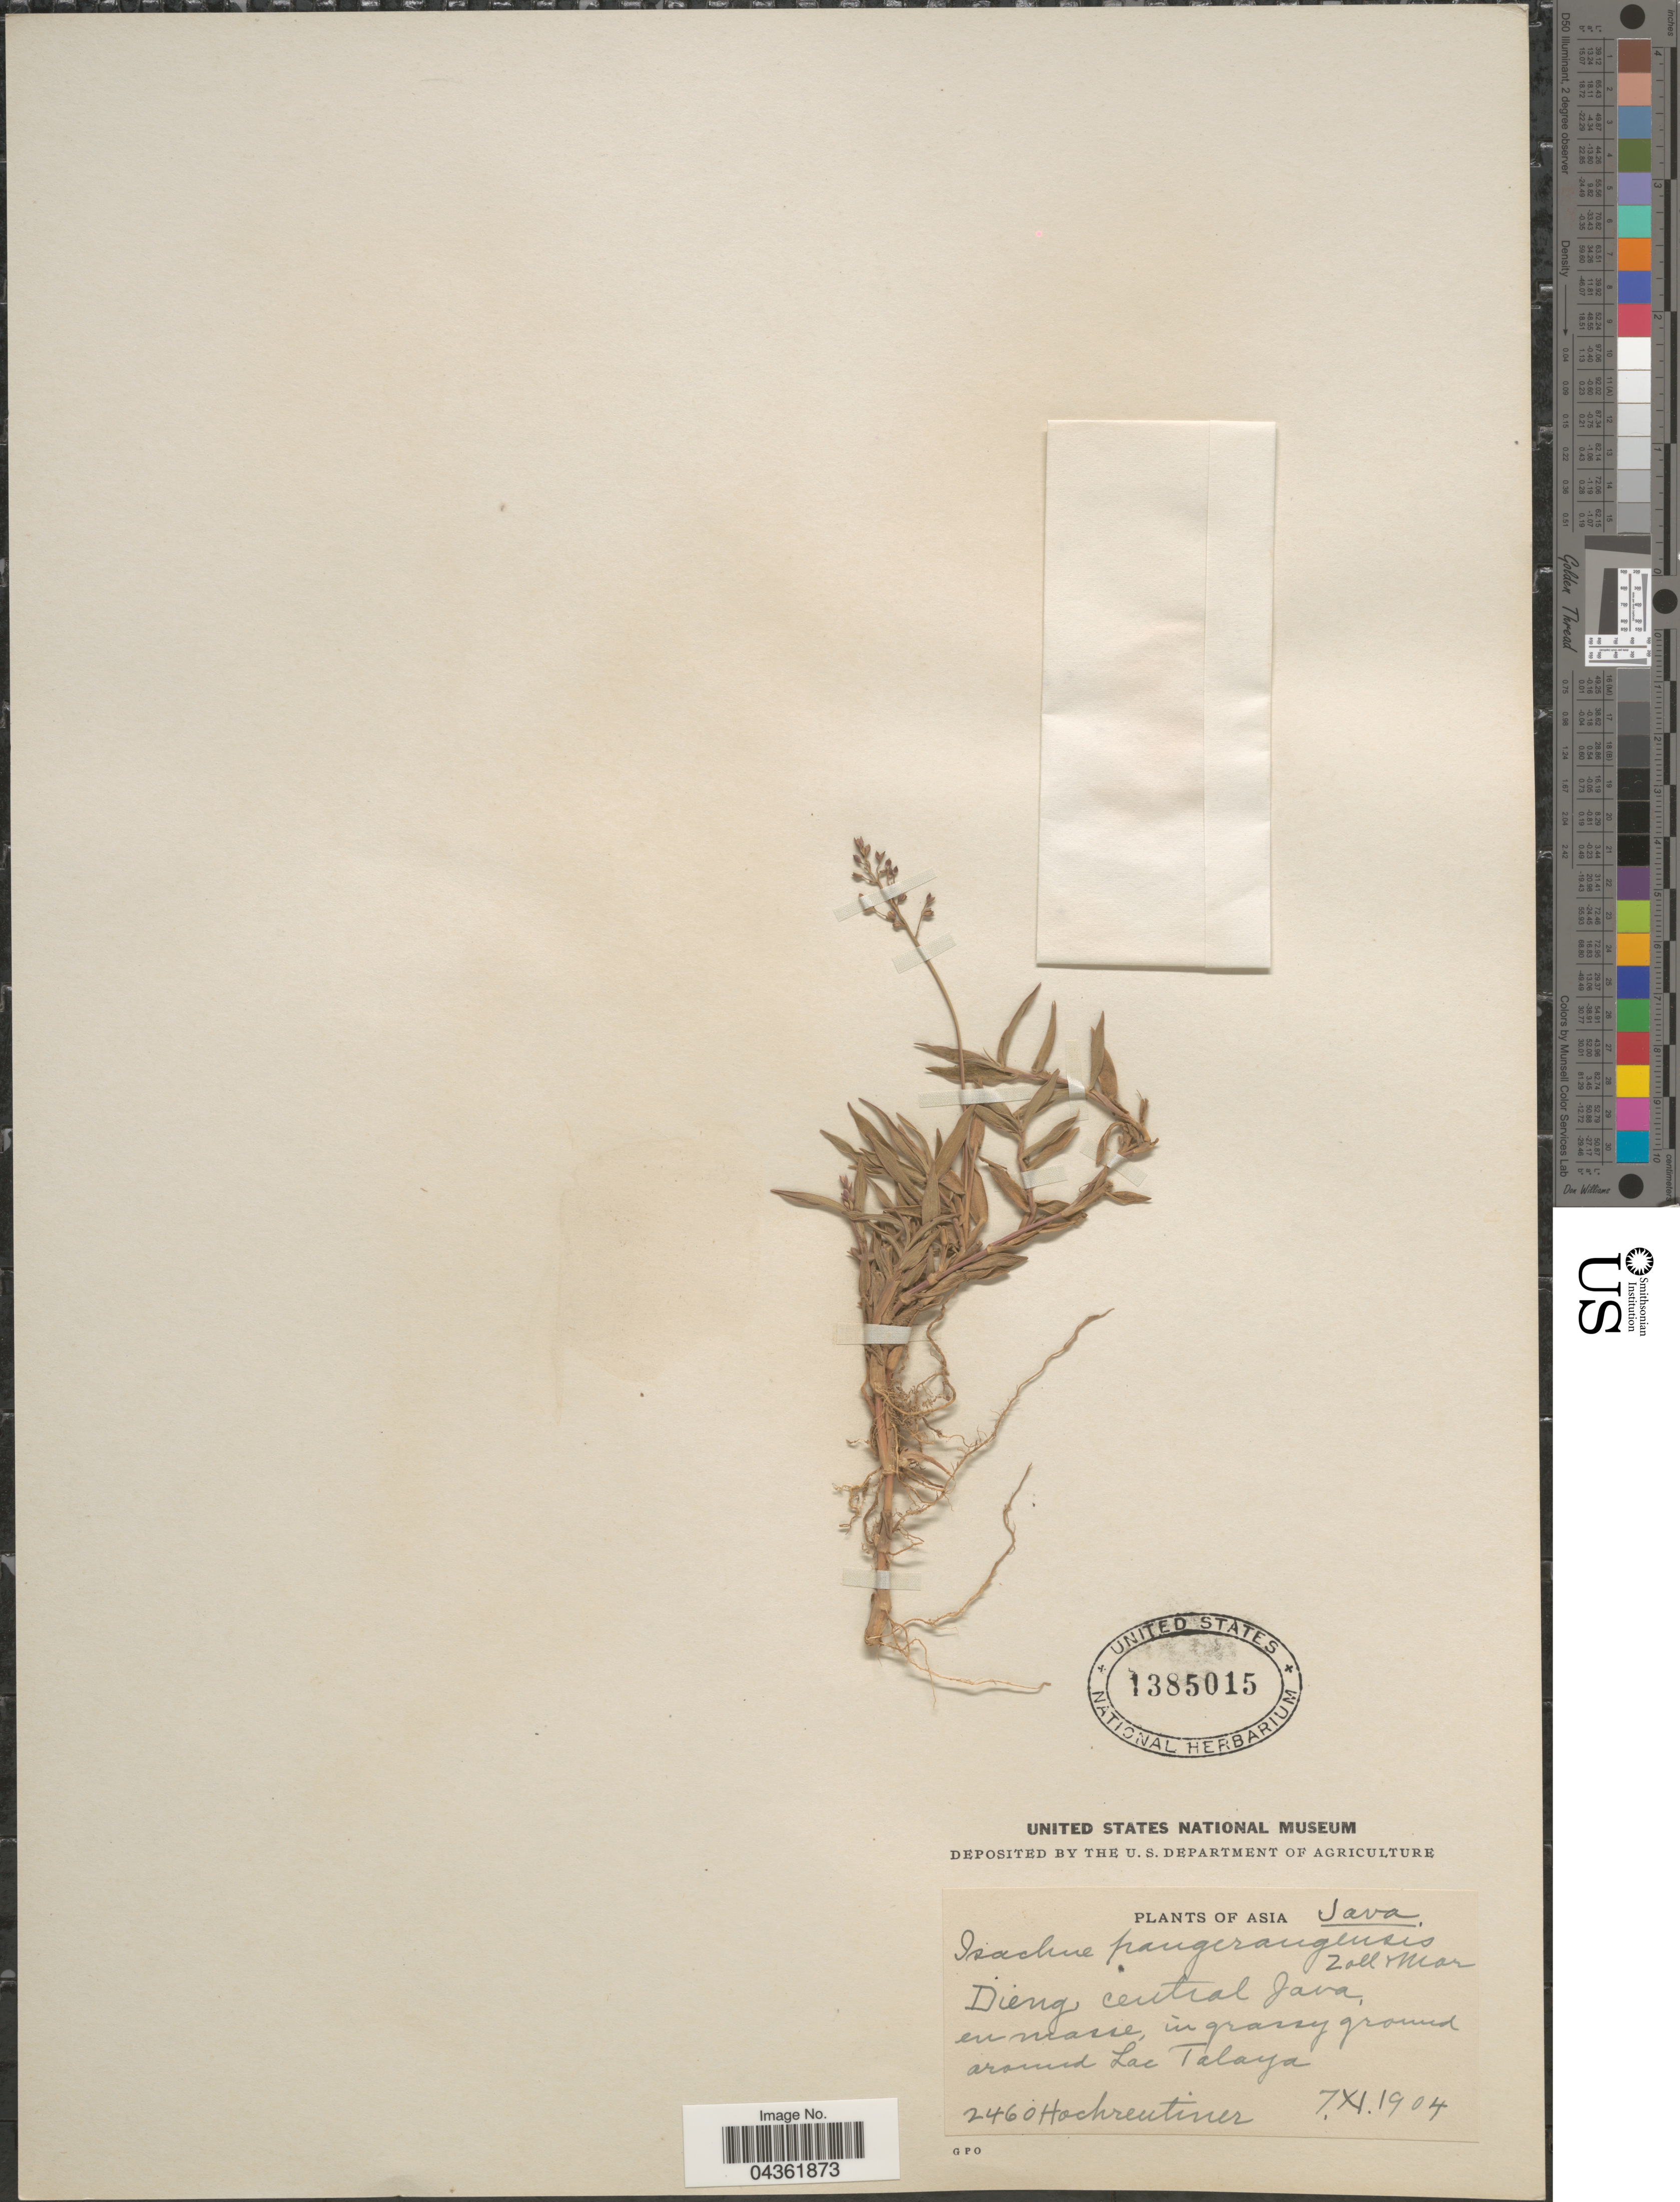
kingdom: Plantae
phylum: Tracheophyta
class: Liliopsida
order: Poales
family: Poaceae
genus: Isachne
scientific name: Isachne pangerangensis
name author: Zoll. & Moritzi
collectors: Hochreutiner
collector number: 2460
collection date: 1904-11-07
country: Indonesia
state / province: Java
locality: Dieng, central Java, en masse, in grassy ground around Lac Talaya.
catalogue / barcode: US 1385015